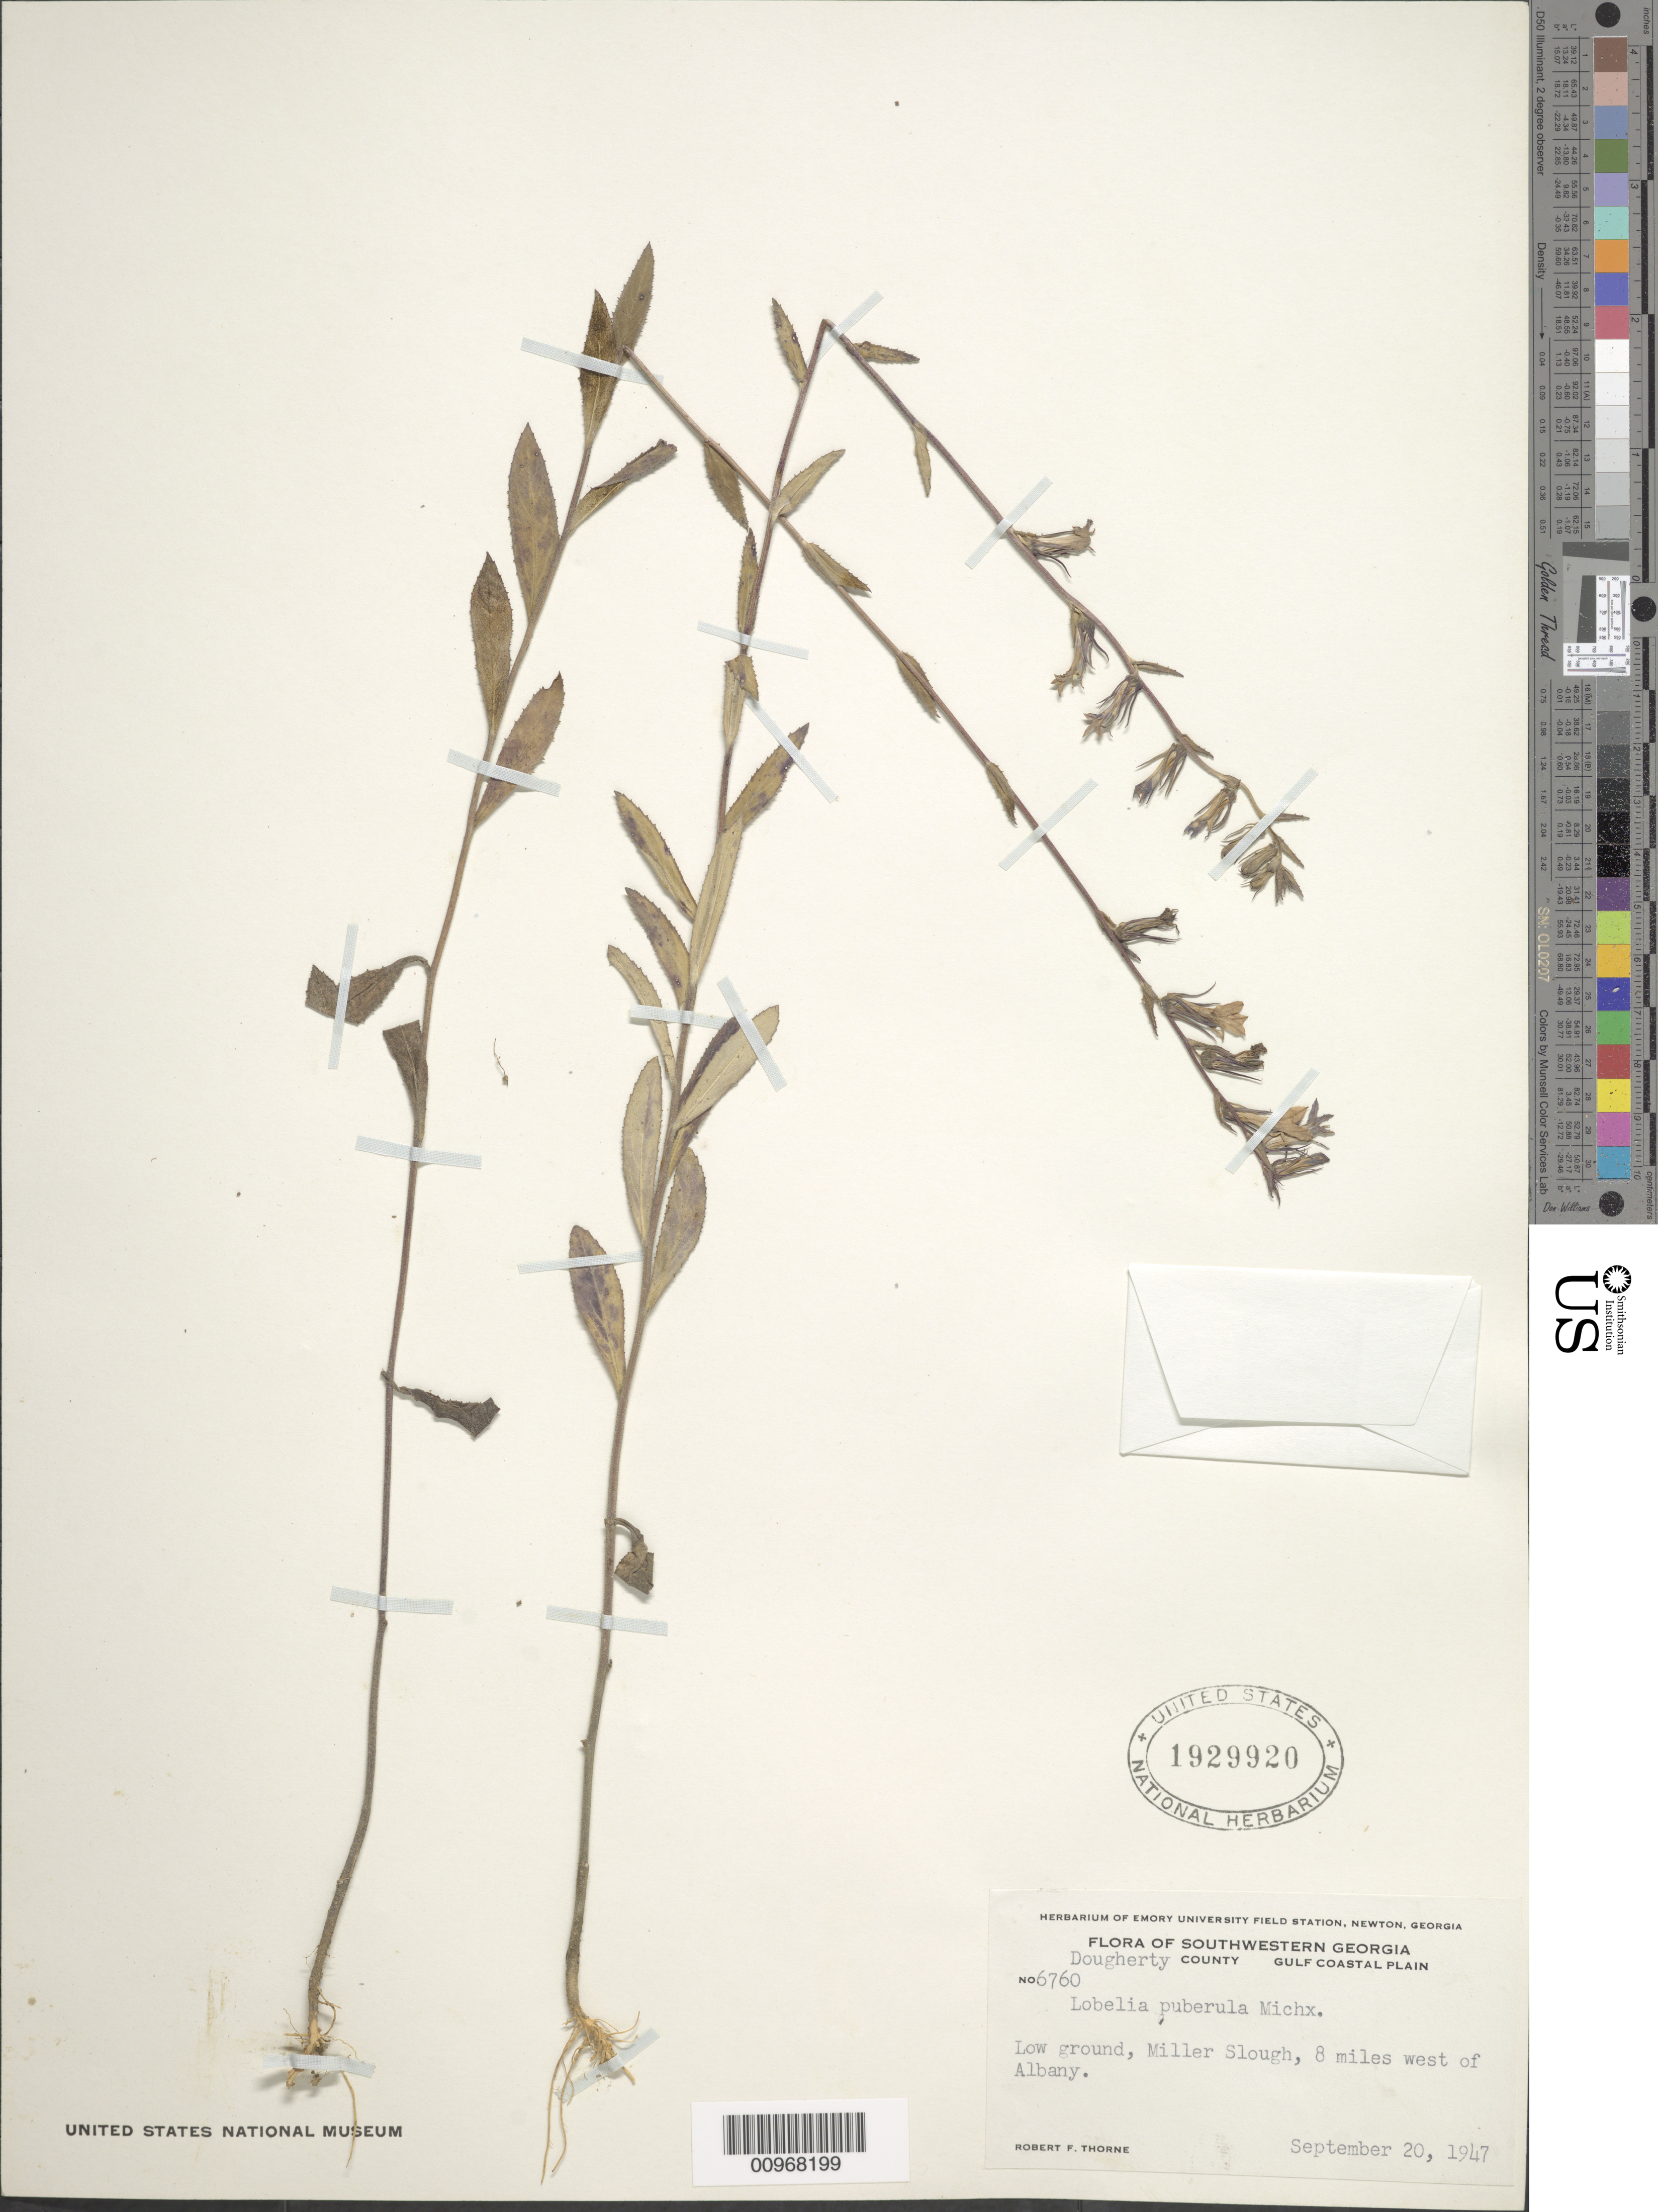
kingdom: Plantae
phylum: Tracheophyta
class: Magnoliopsida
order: Asterales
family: Campanulaceae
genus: Lobelia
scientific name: Lobelia puberula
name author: Michx.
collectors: R. F. Thorne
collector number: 6760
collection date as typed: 20 Sep 1947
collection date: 1947-09-20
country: United States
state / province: Georgia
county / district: Dougherty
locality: Miller Slough, 8 miles west of Albany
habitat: low ground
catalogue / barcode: US 1929920